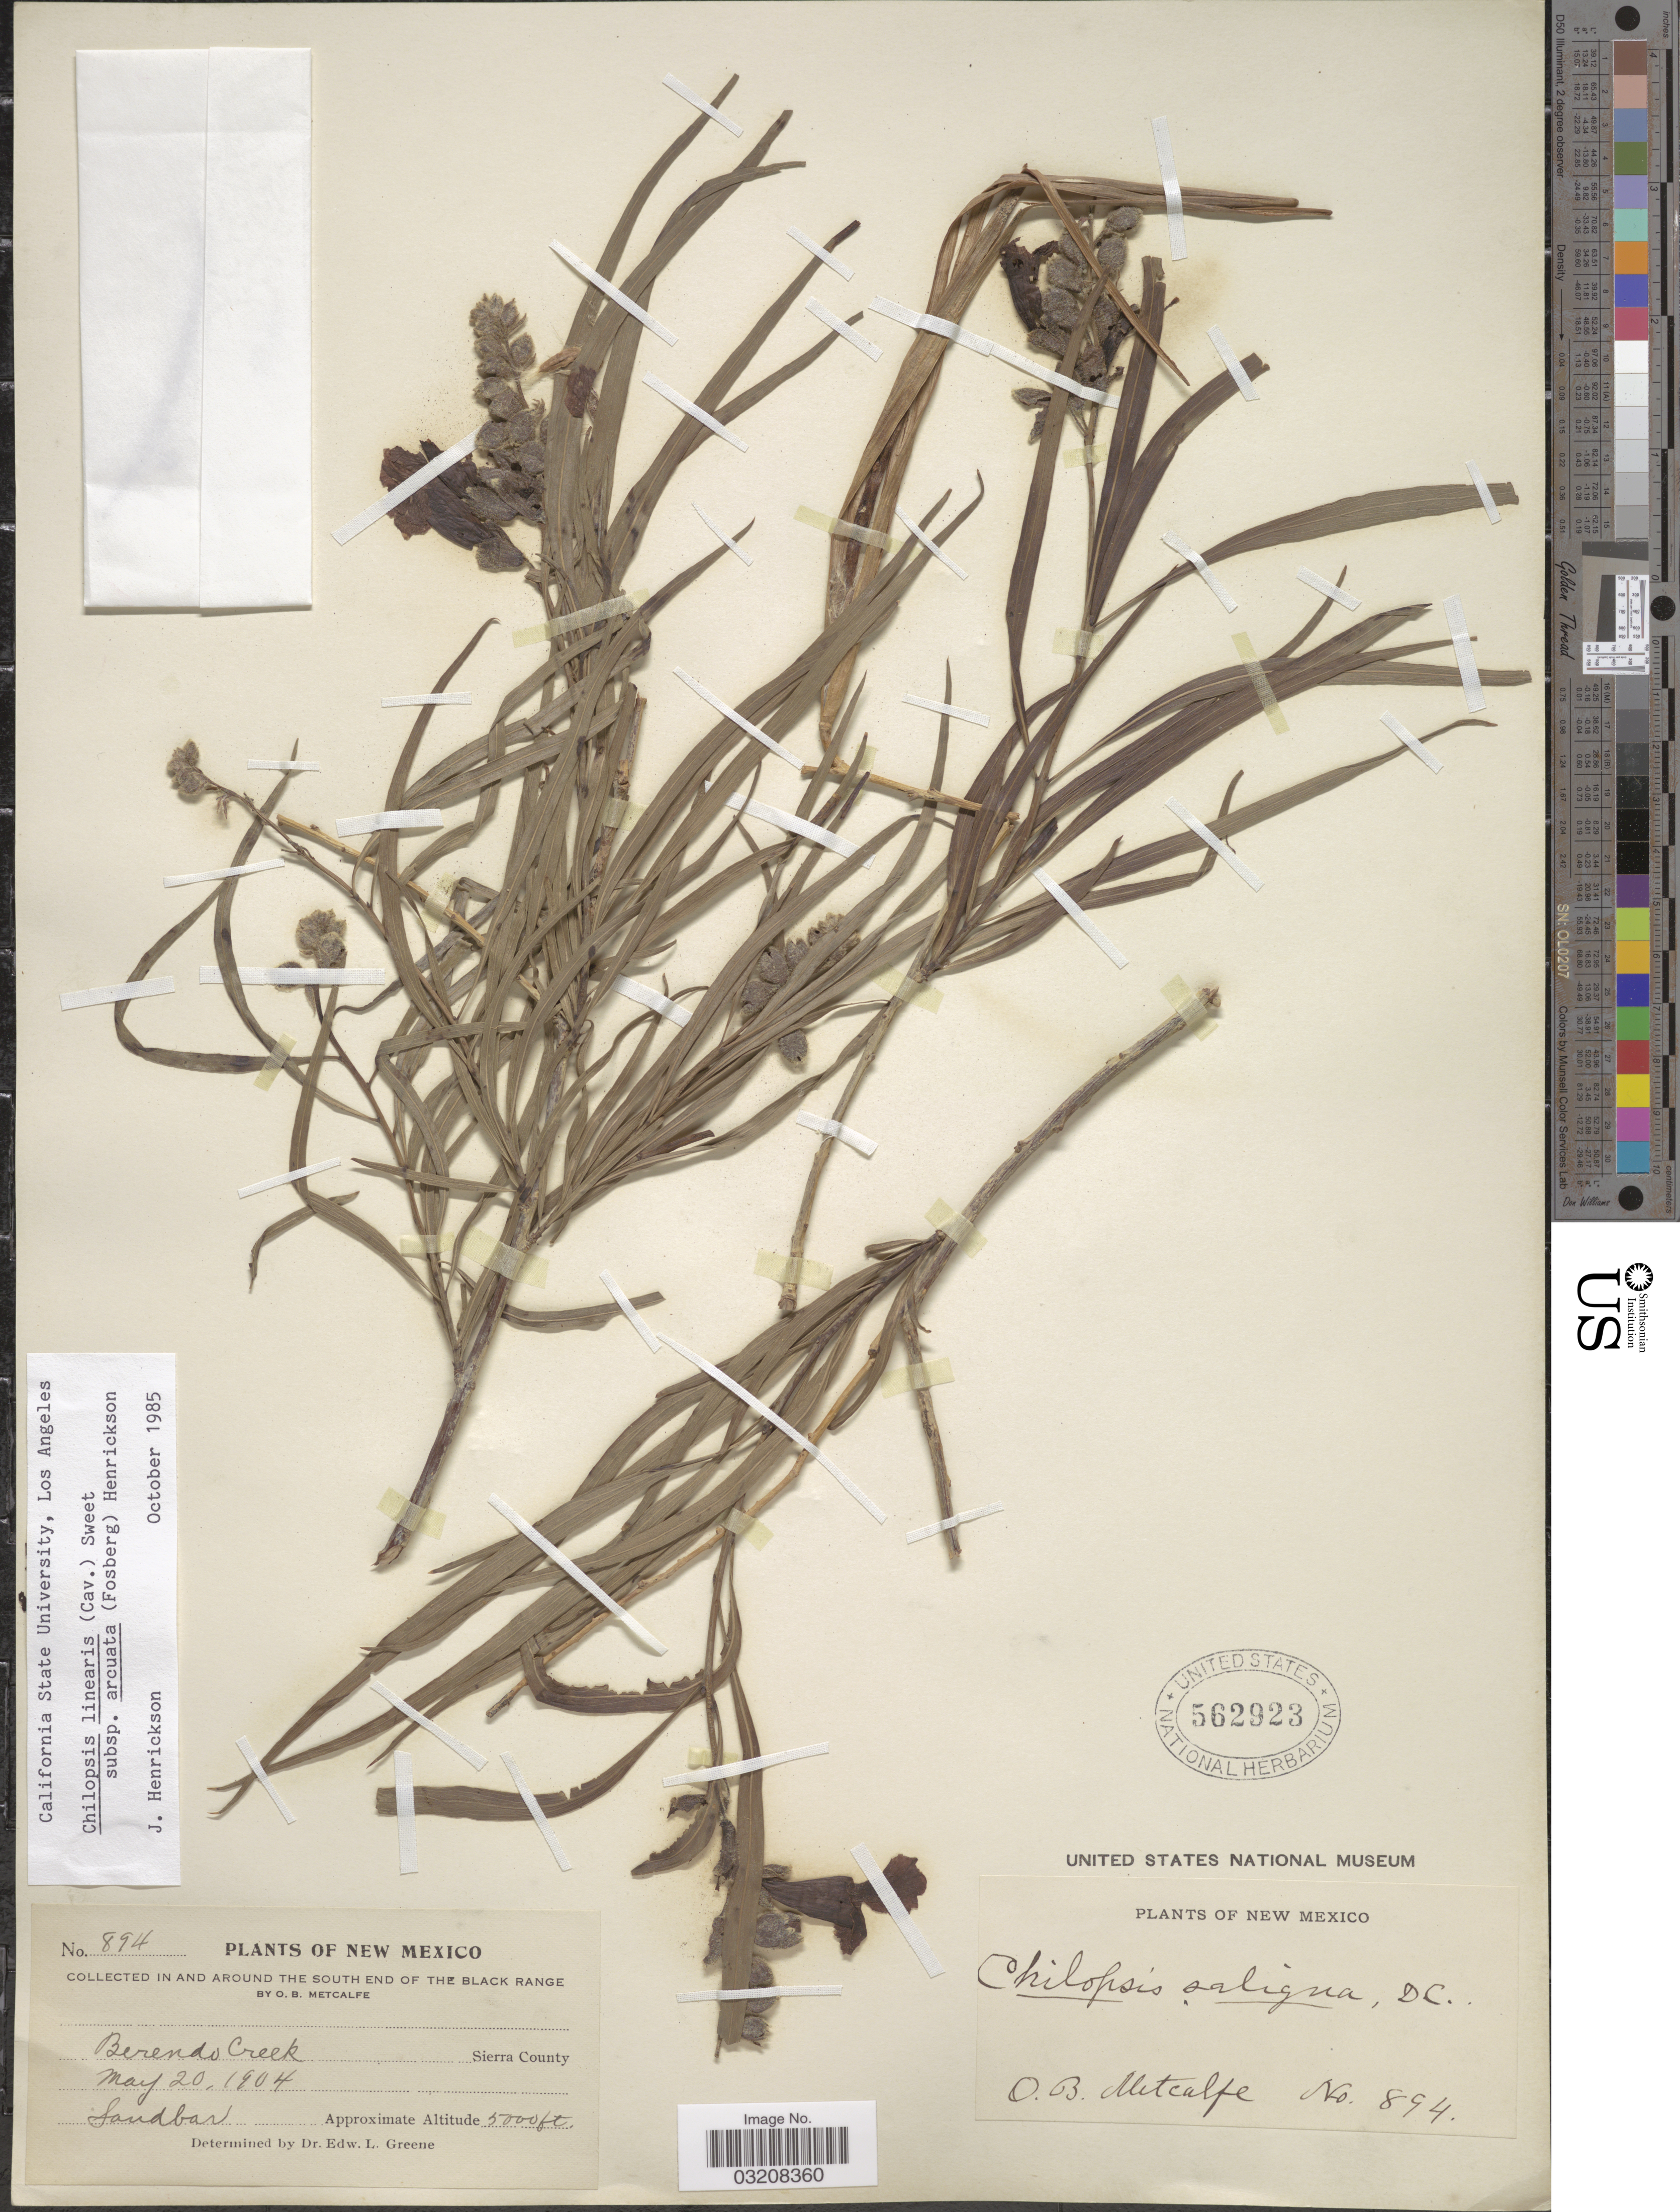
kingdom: Plantae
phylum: Tracheophyta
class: Magnoliopsida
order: Lamiales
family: Bignoniaceae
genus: Chilopsis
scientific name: Chilopsis linearis subsp. arcuata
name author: (Fosberg) Henrickson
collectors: O. B. Metcalfe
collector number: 894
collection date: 1904-05-20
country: United States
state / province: New Mexico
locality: In and around the South end of the Black Range. Berendo Creek, Sierra County.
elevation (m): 1524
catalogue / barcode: US 562923